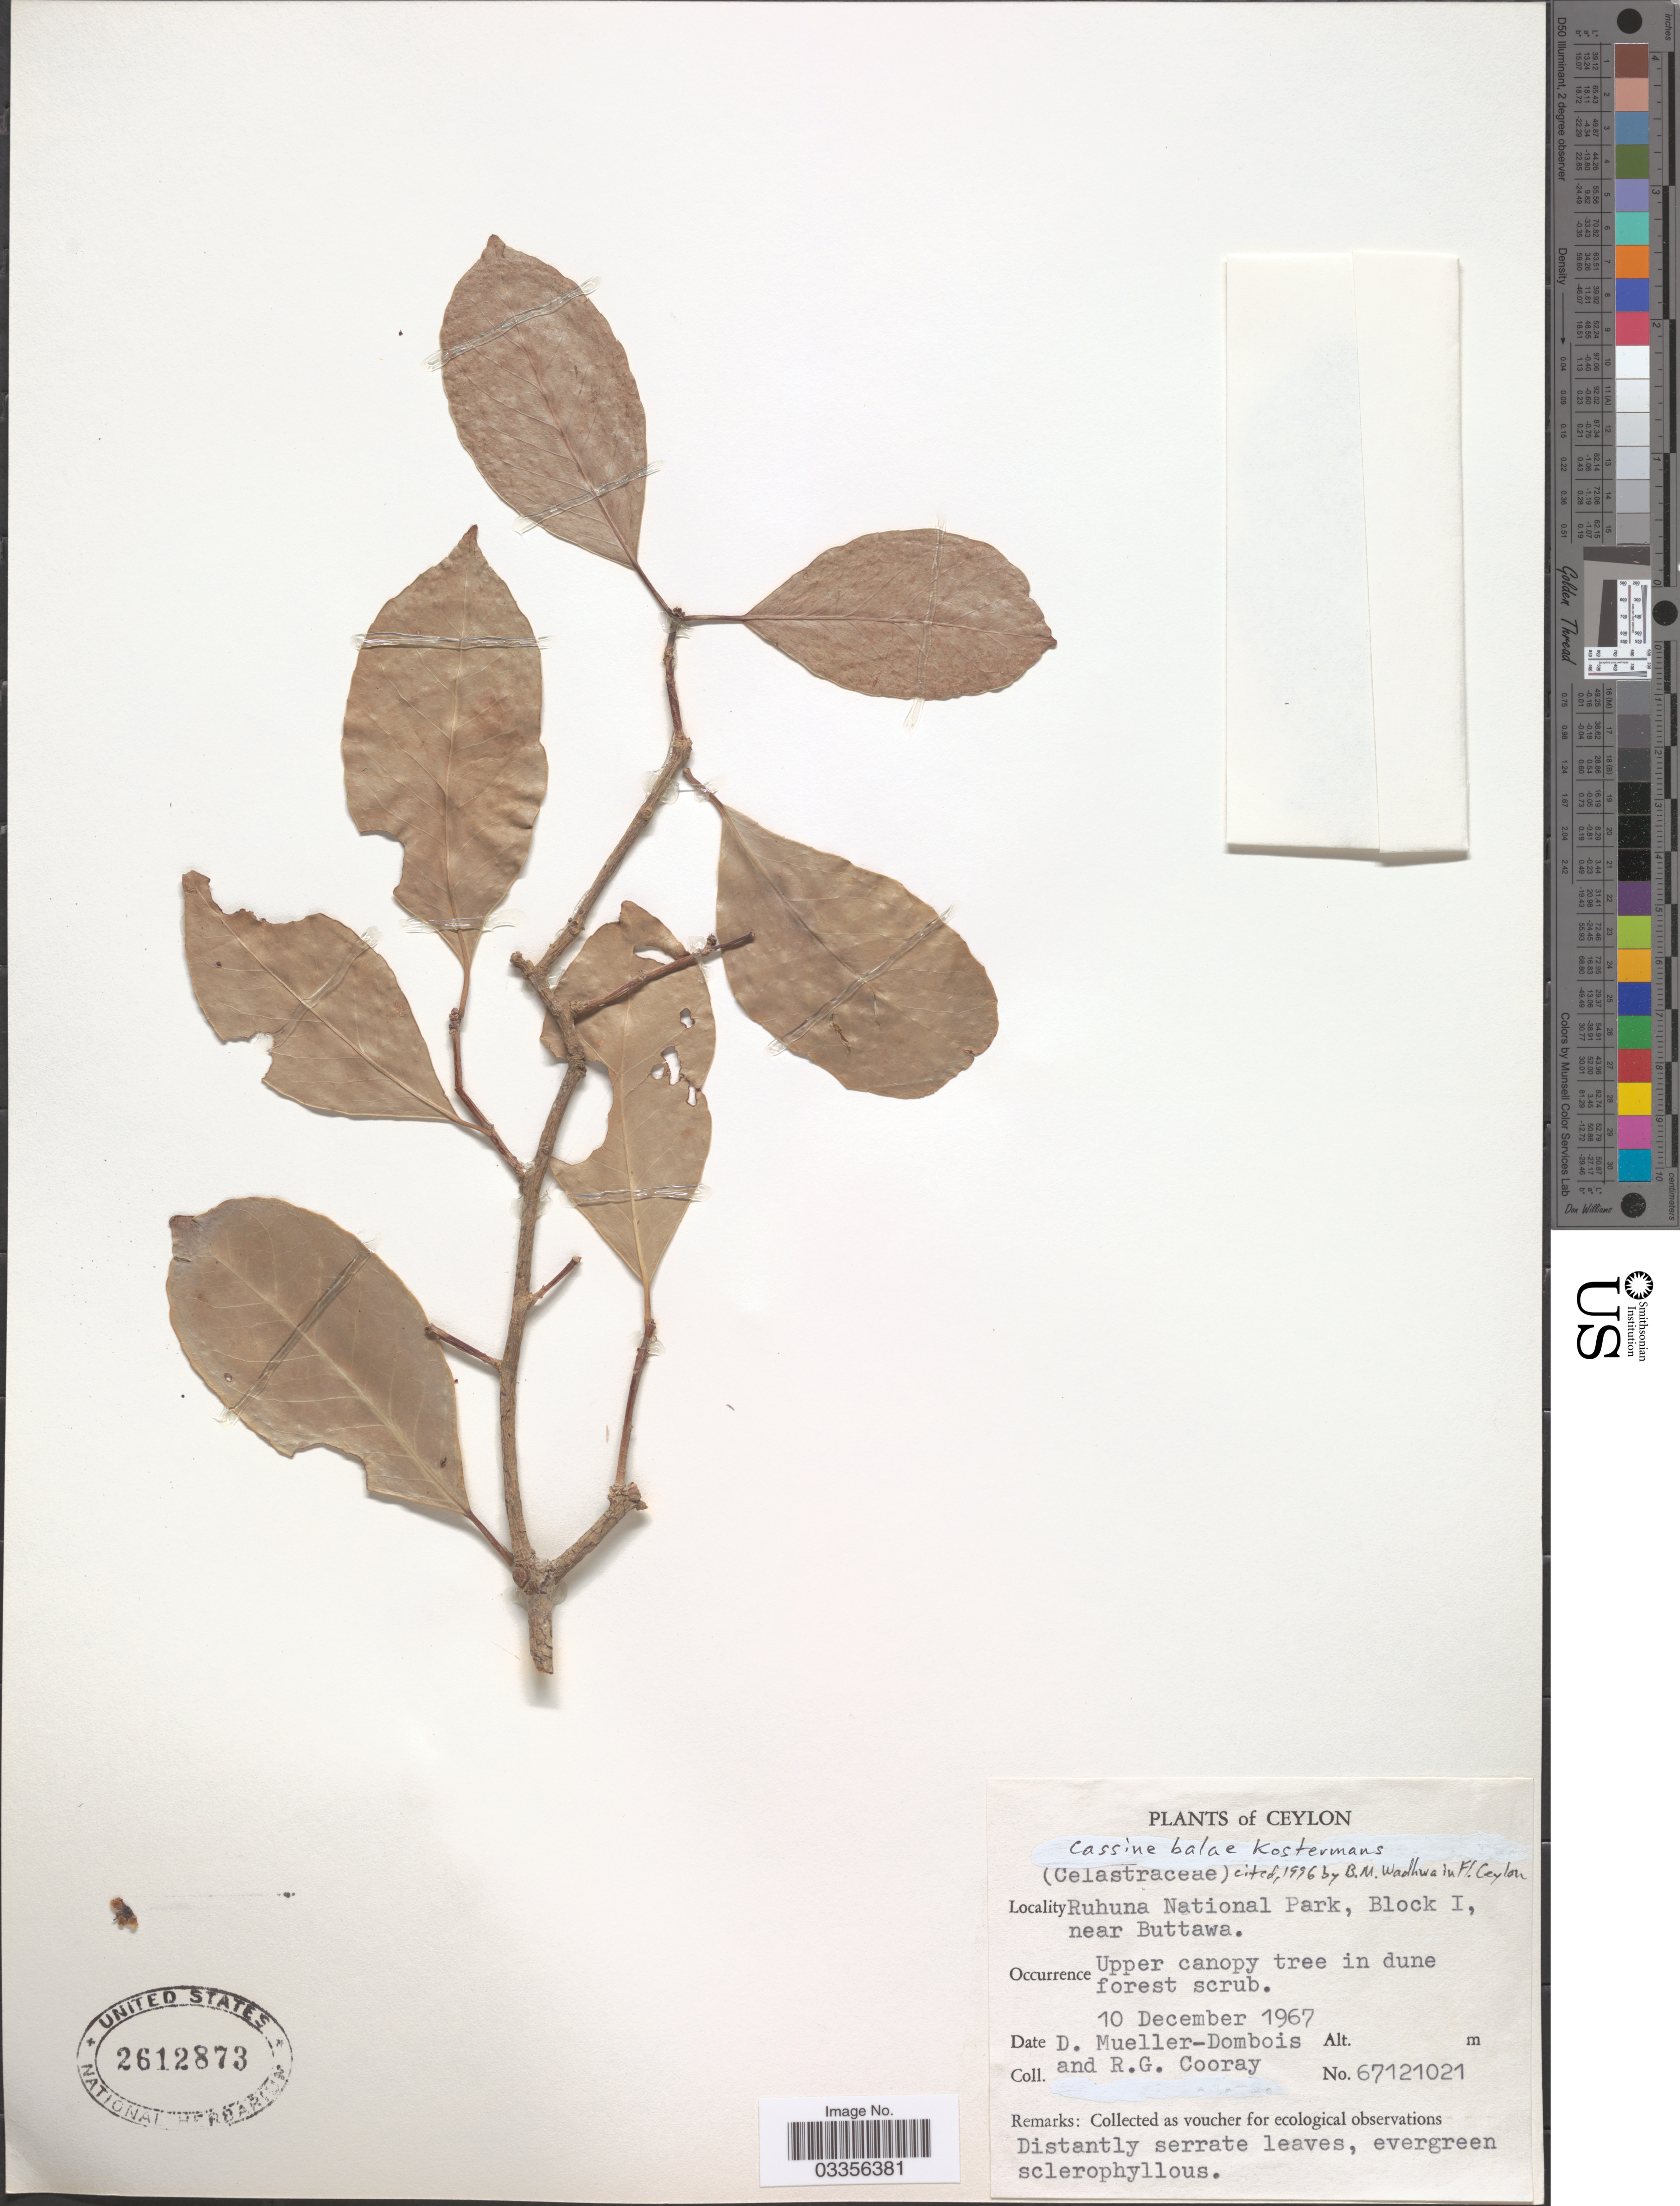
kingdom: Plantae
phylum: Tracheophyta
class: Magnoliopsida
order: Celastrales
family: Celastraceae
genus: Cassine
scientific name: Cassine balae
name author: Kosterm.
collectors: D. Mueller-Dombois & R. Cooray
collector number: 67121021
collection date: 1967-12-10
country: Sri Lanka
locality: Ceylon. Ruhuna National Park, Block 1, near Buttawa.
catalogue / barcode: US 2612873